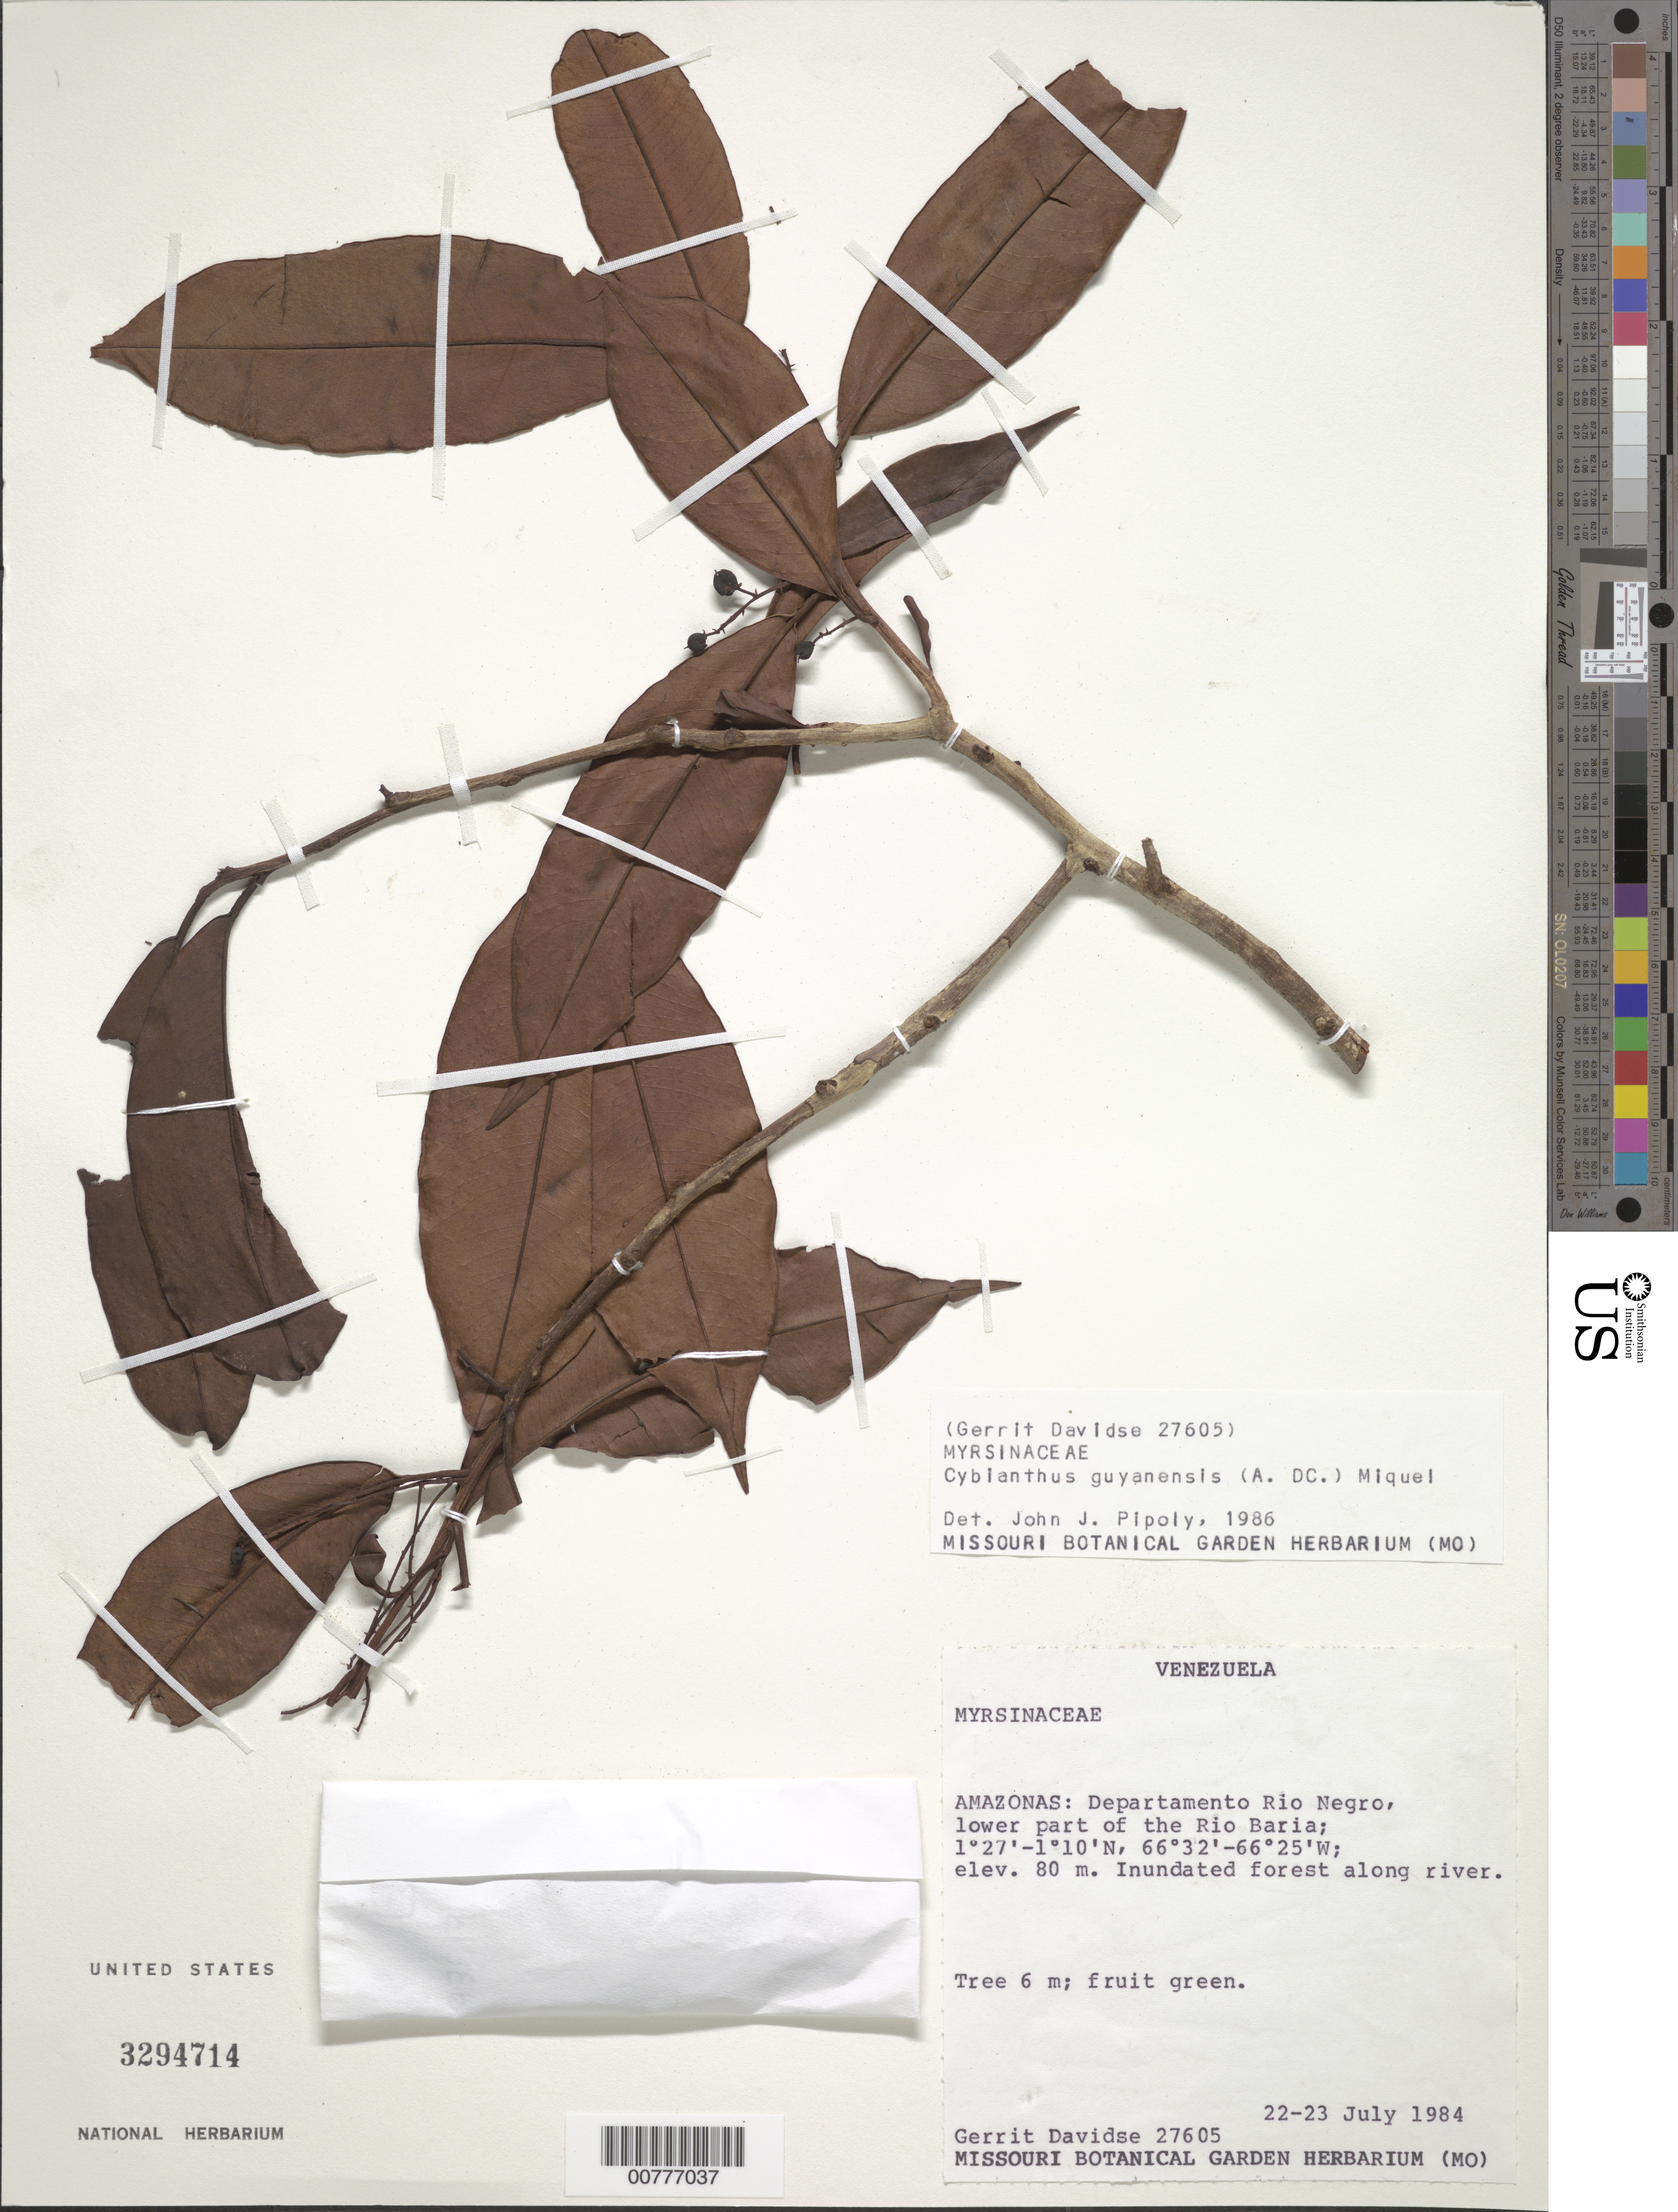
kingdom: Plantae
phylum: Tracheophyta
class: Magnoliopsida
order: Ericales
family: Primulaceae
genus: Cybianthus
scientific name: Cybianthus guyanensis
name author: (A. DC.) Miq.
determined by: Pipoly, J. J., III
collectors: G. Davidse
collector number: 27605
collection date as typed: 22-Jul-84 to 23-Jul-84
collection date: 1984-07-22/1984-07-23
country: Venezuela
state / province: Amazonas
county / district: Río Negro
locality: Río Baria, lower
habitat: Inundated forest along river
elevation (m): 80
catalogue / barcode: US 3294714